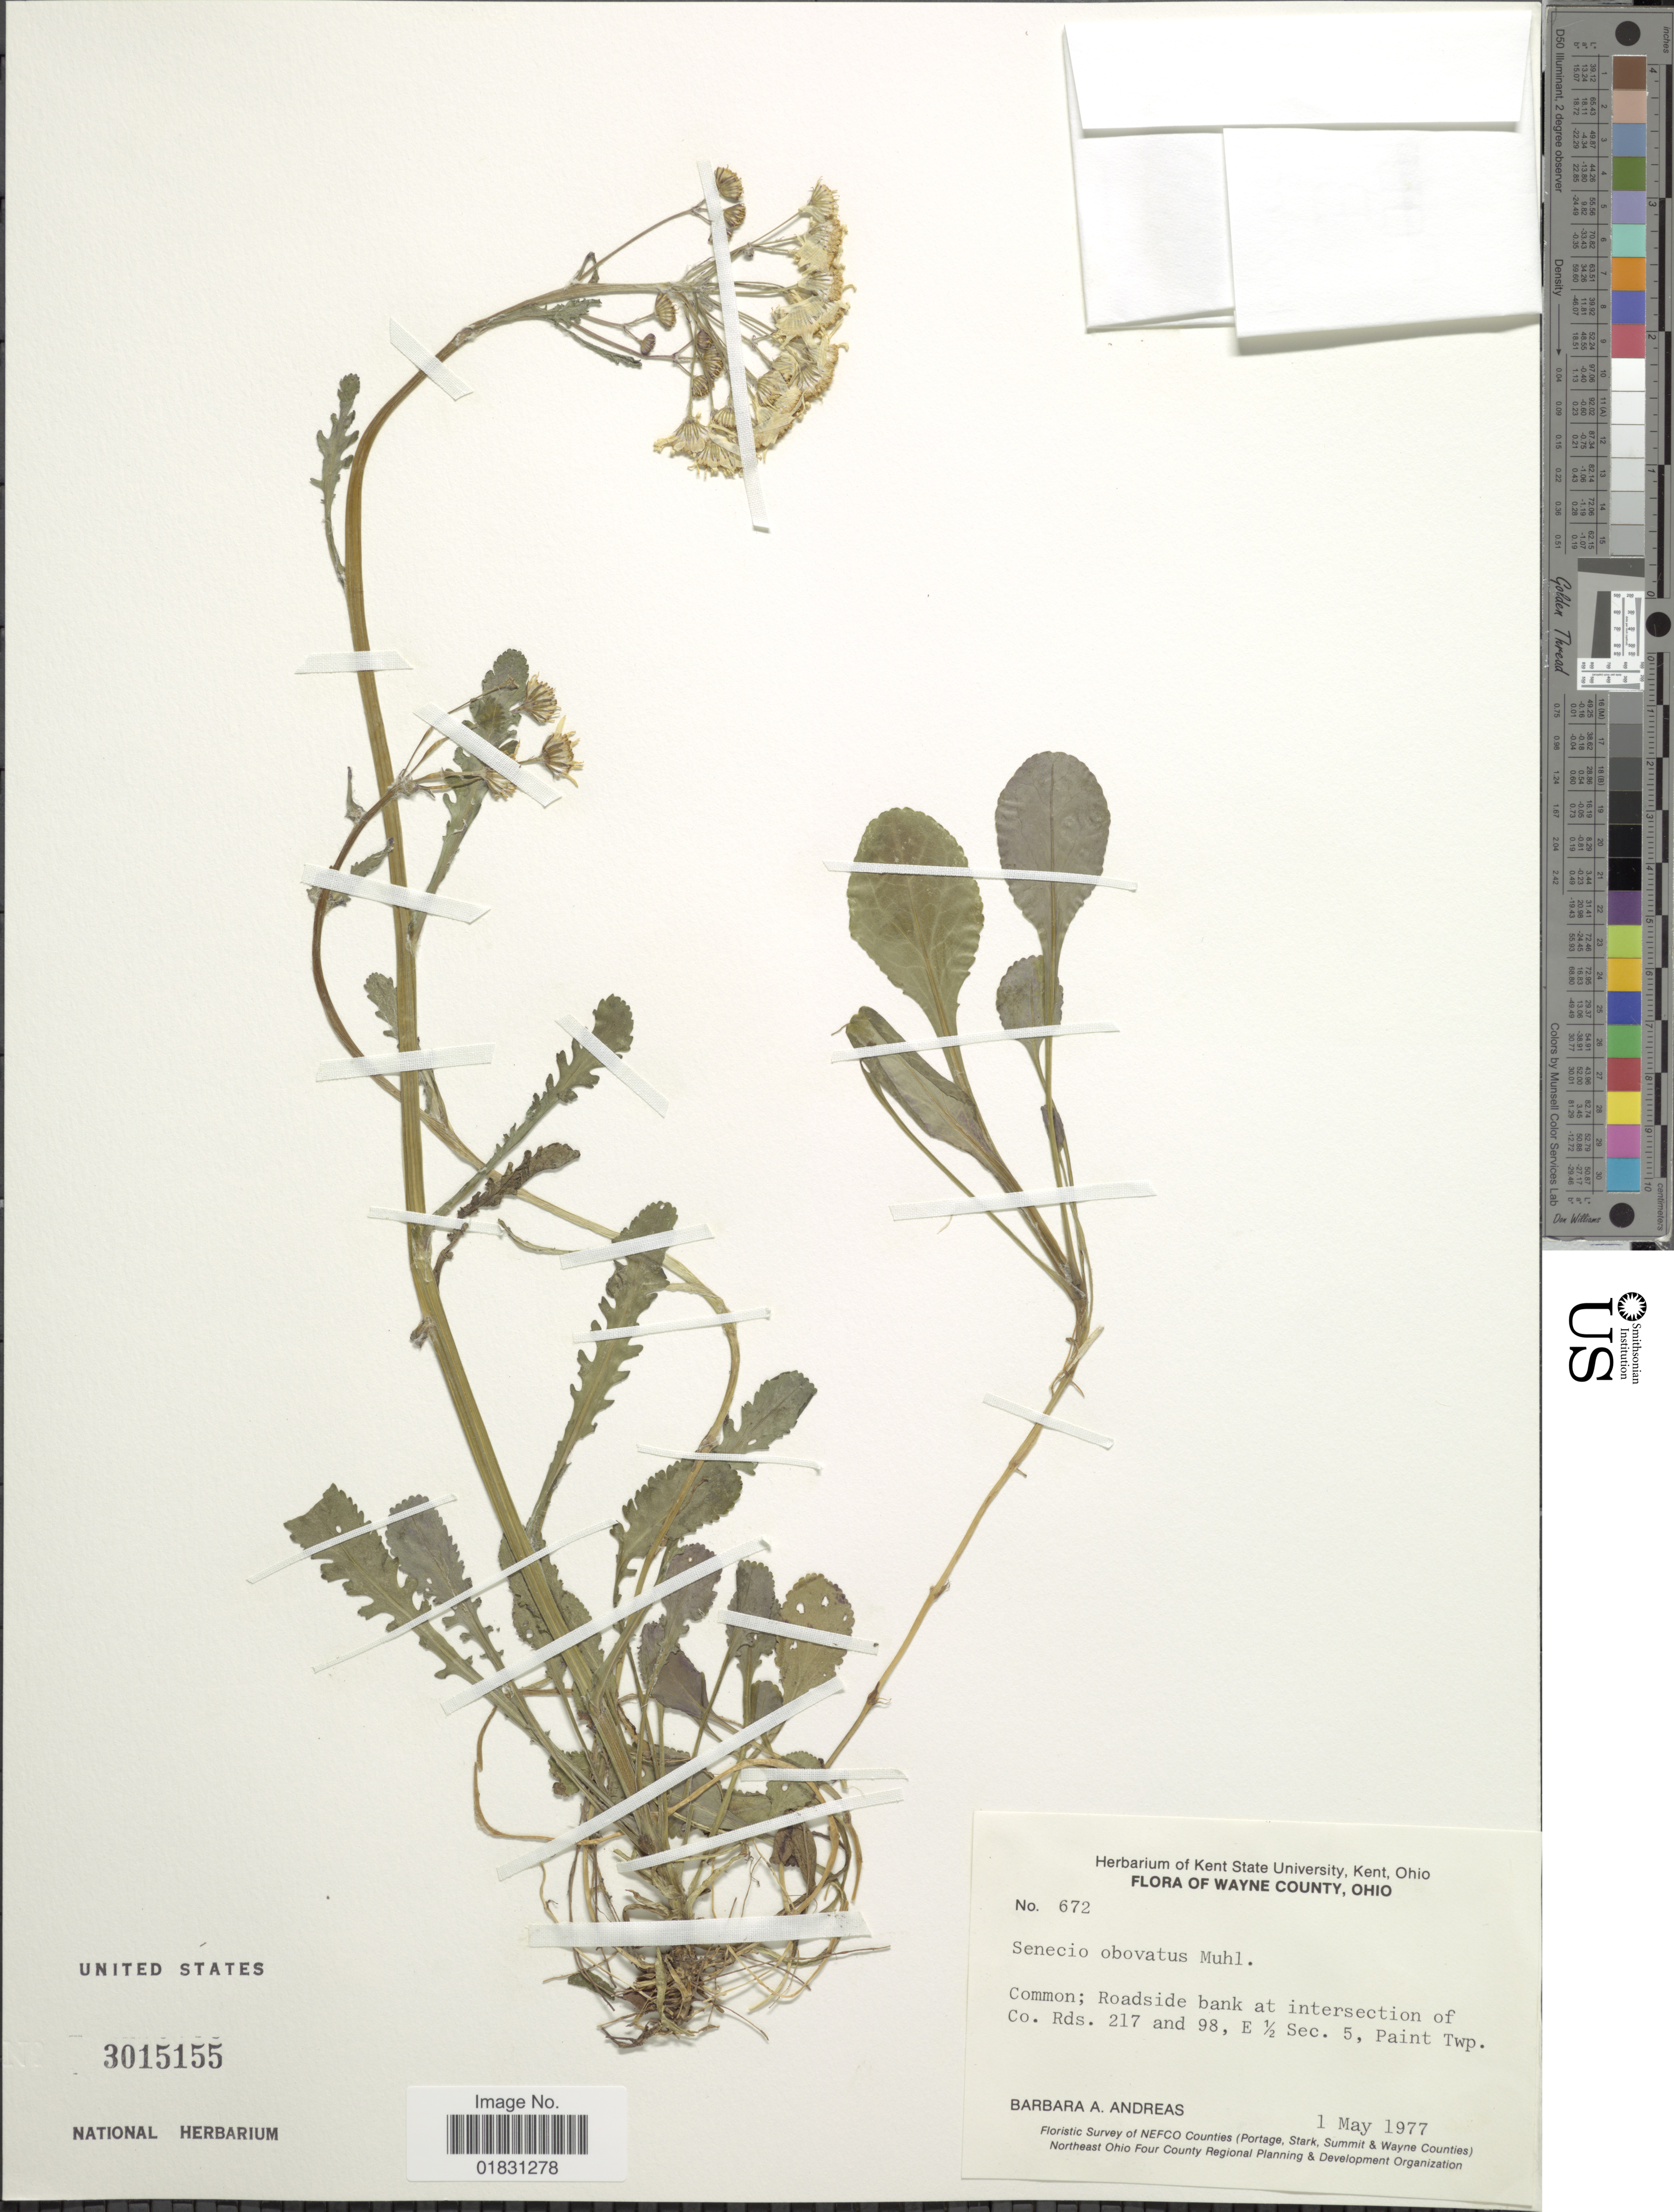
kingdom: Plantae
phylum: Tracheophyta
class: Magnoliopsida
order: Asterales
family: Asteraceae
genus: Packera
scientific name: Packera obovata var. rotundus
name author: Britton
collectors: B. A. Andreas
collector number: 672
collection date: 1977-05-01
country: United States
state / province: Ohio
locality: Wayne County, Common; Roadside bank at intersection of Co. rds. 217 and 98, E ½ Sec. 5, Paint Twp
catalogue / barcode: US 3015155